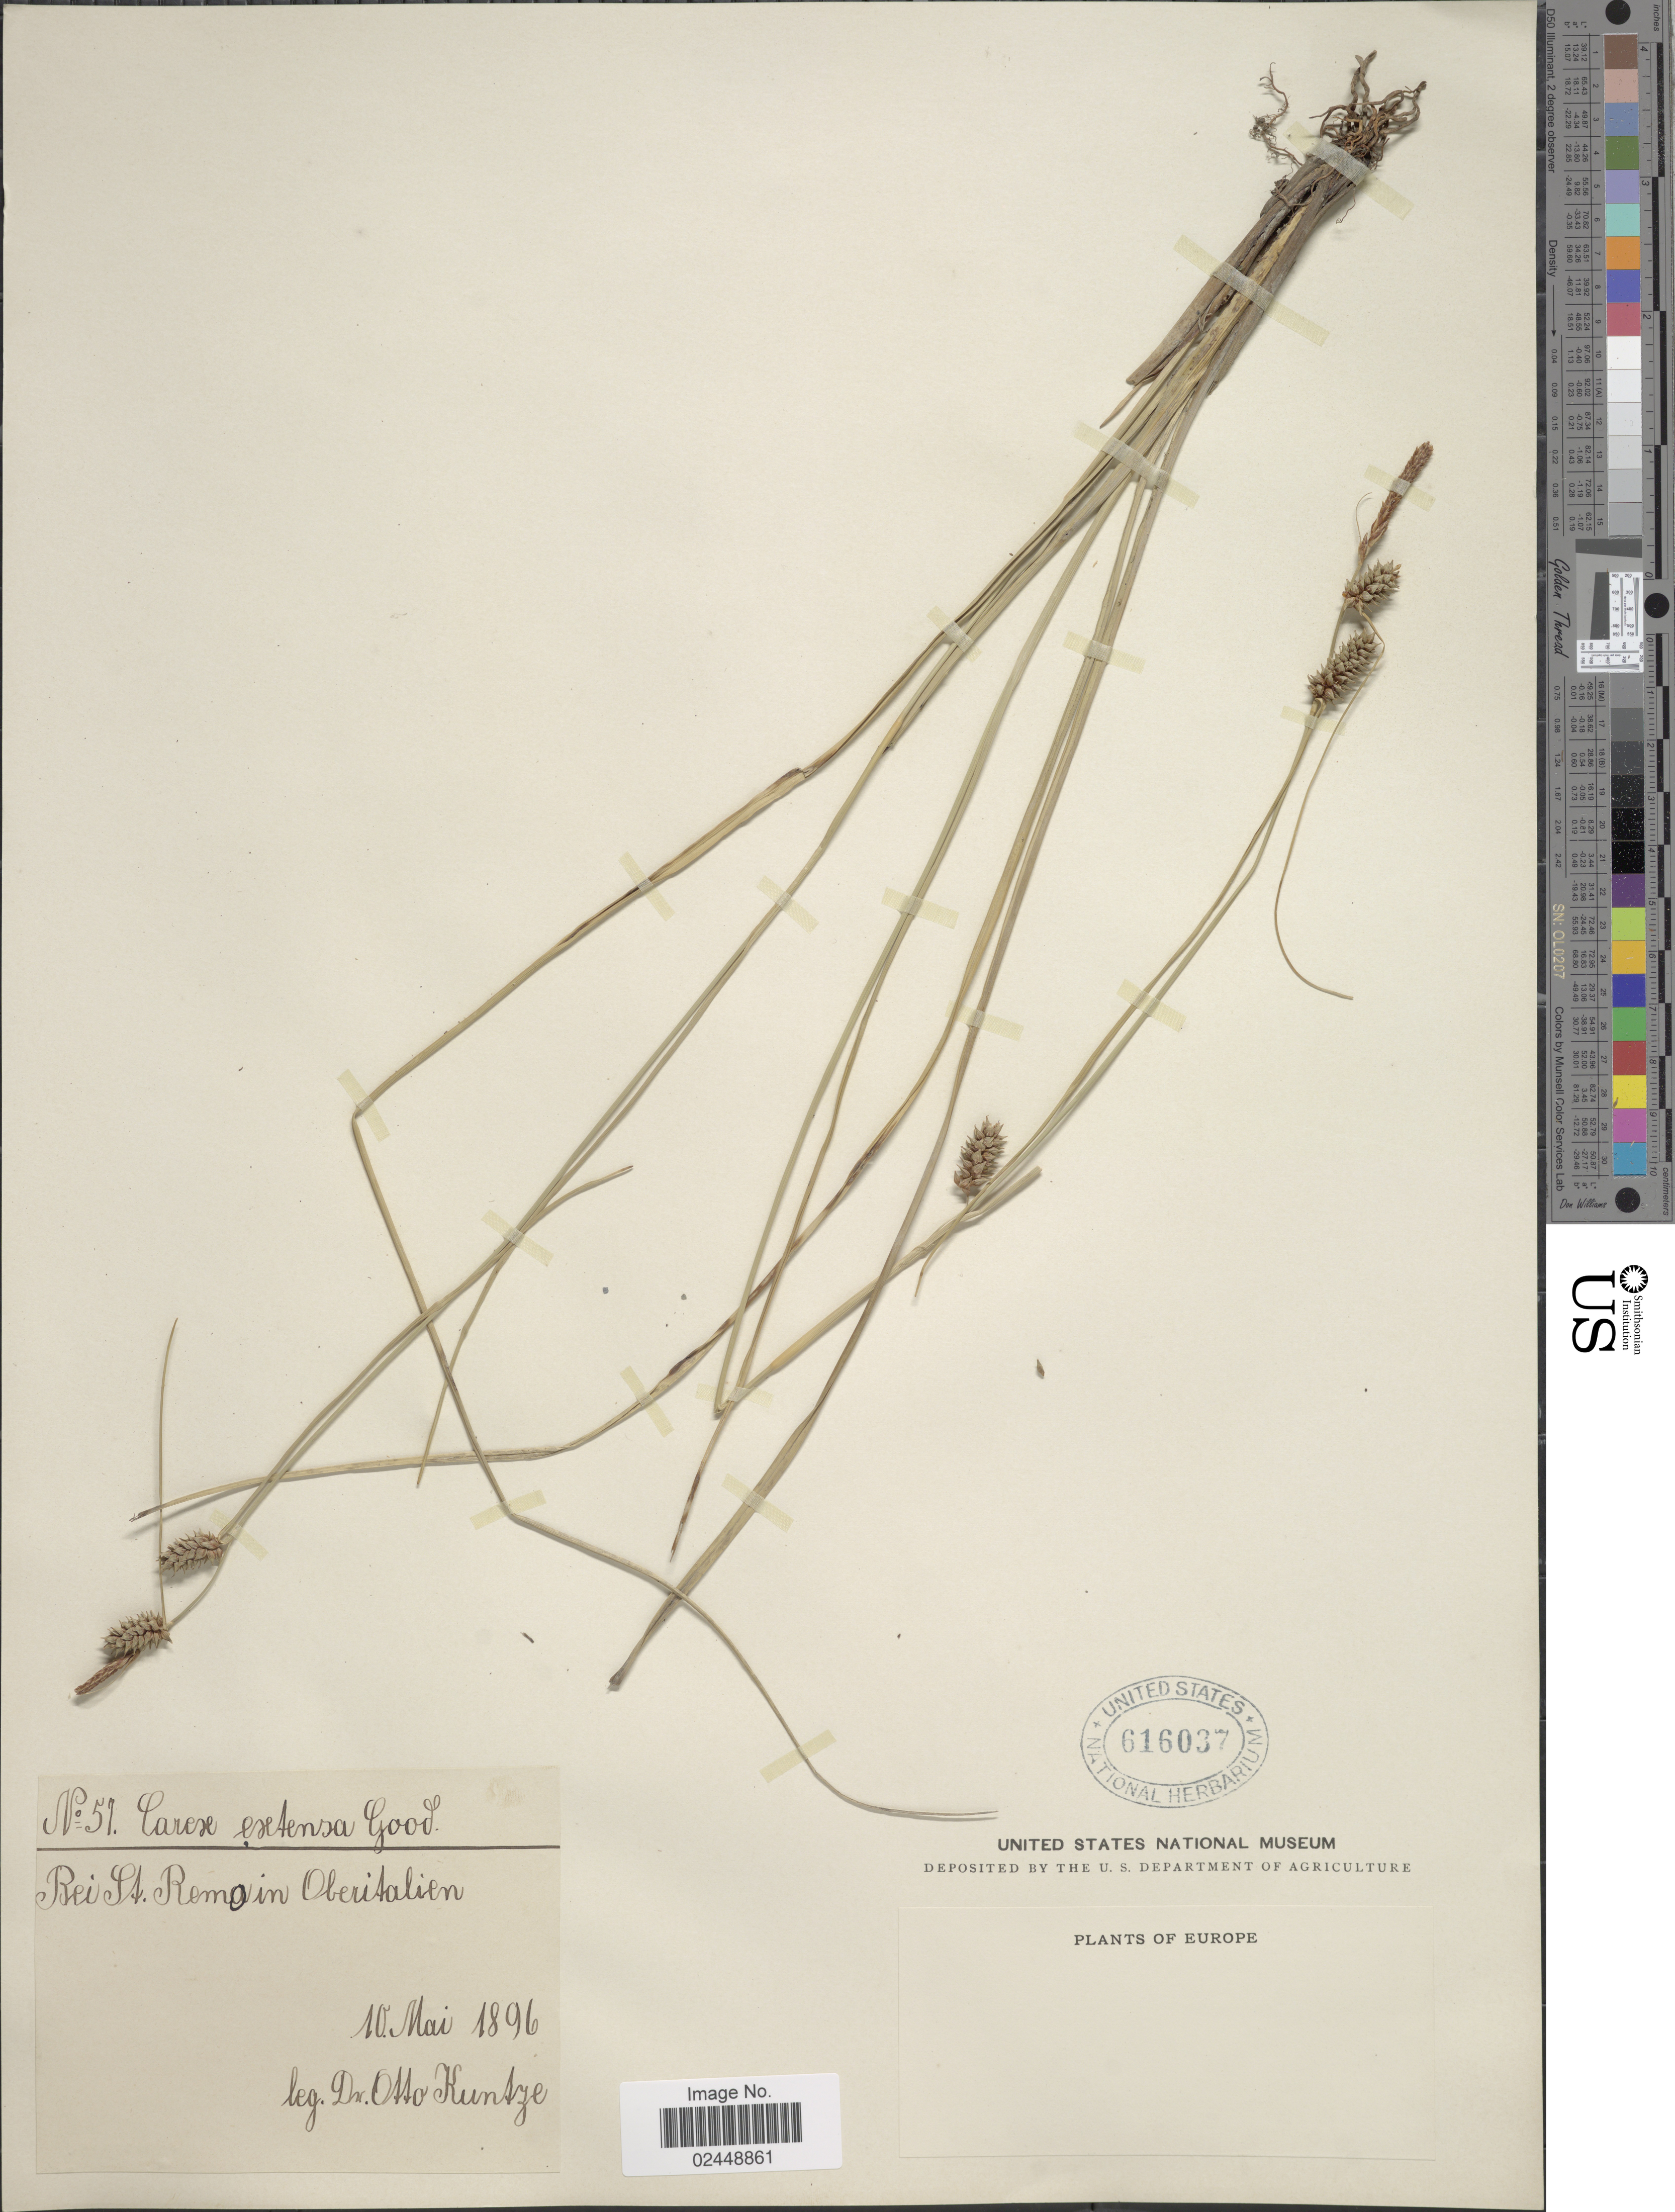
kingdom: Plantae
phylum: Tracheophyta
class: Liliopsida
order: Poales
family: Cyperaceae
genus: Carex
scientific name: Carex extensa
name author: Gooden.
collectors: C.E.O. Kuntze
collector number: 57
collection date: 1896-05-10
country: Italy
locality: Rei St. Remo in Oberitalien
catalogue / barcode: US 616037